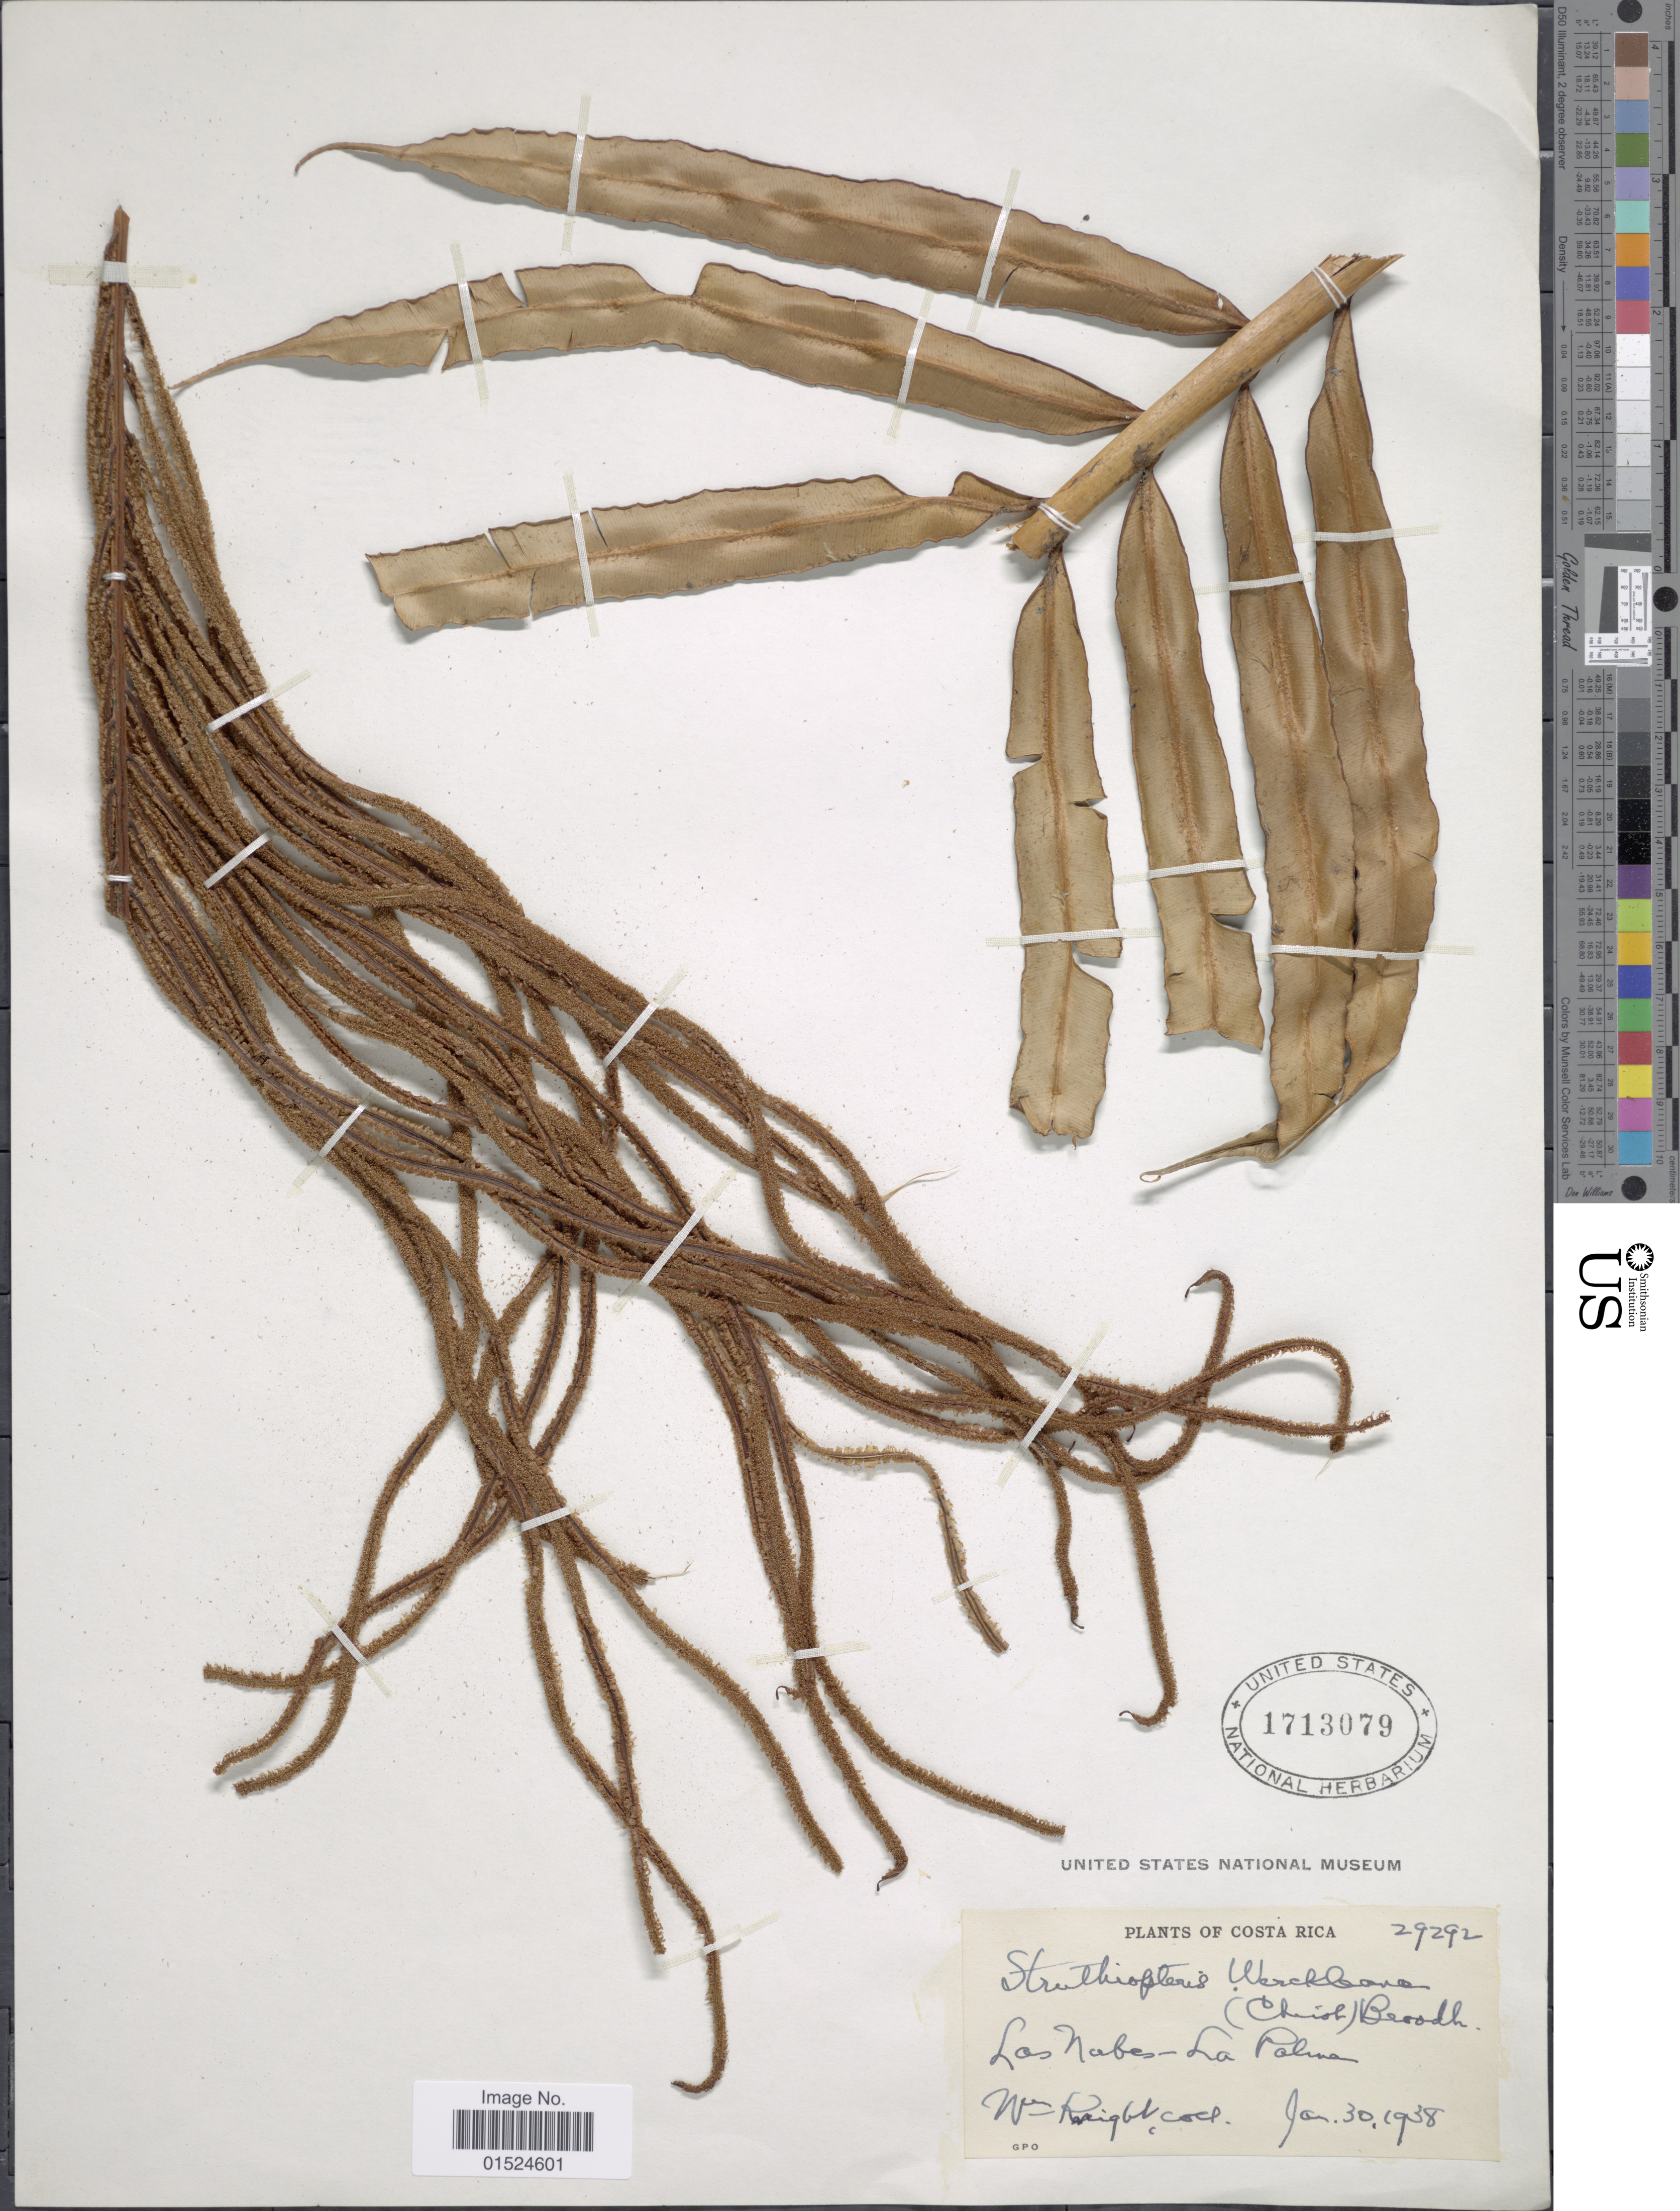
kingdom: Plantae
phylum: Tracheophyta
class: Polypodiopsida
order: Polypodiales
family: Blechnaceae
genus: Blechnum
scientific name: Blechnum werckleanum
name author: (Christ) C. Chr.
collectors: W. Knight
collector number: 29292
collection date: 1938-01-30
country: Costa Rica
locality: Las Nubes - La Palma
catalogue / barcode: US 1713079